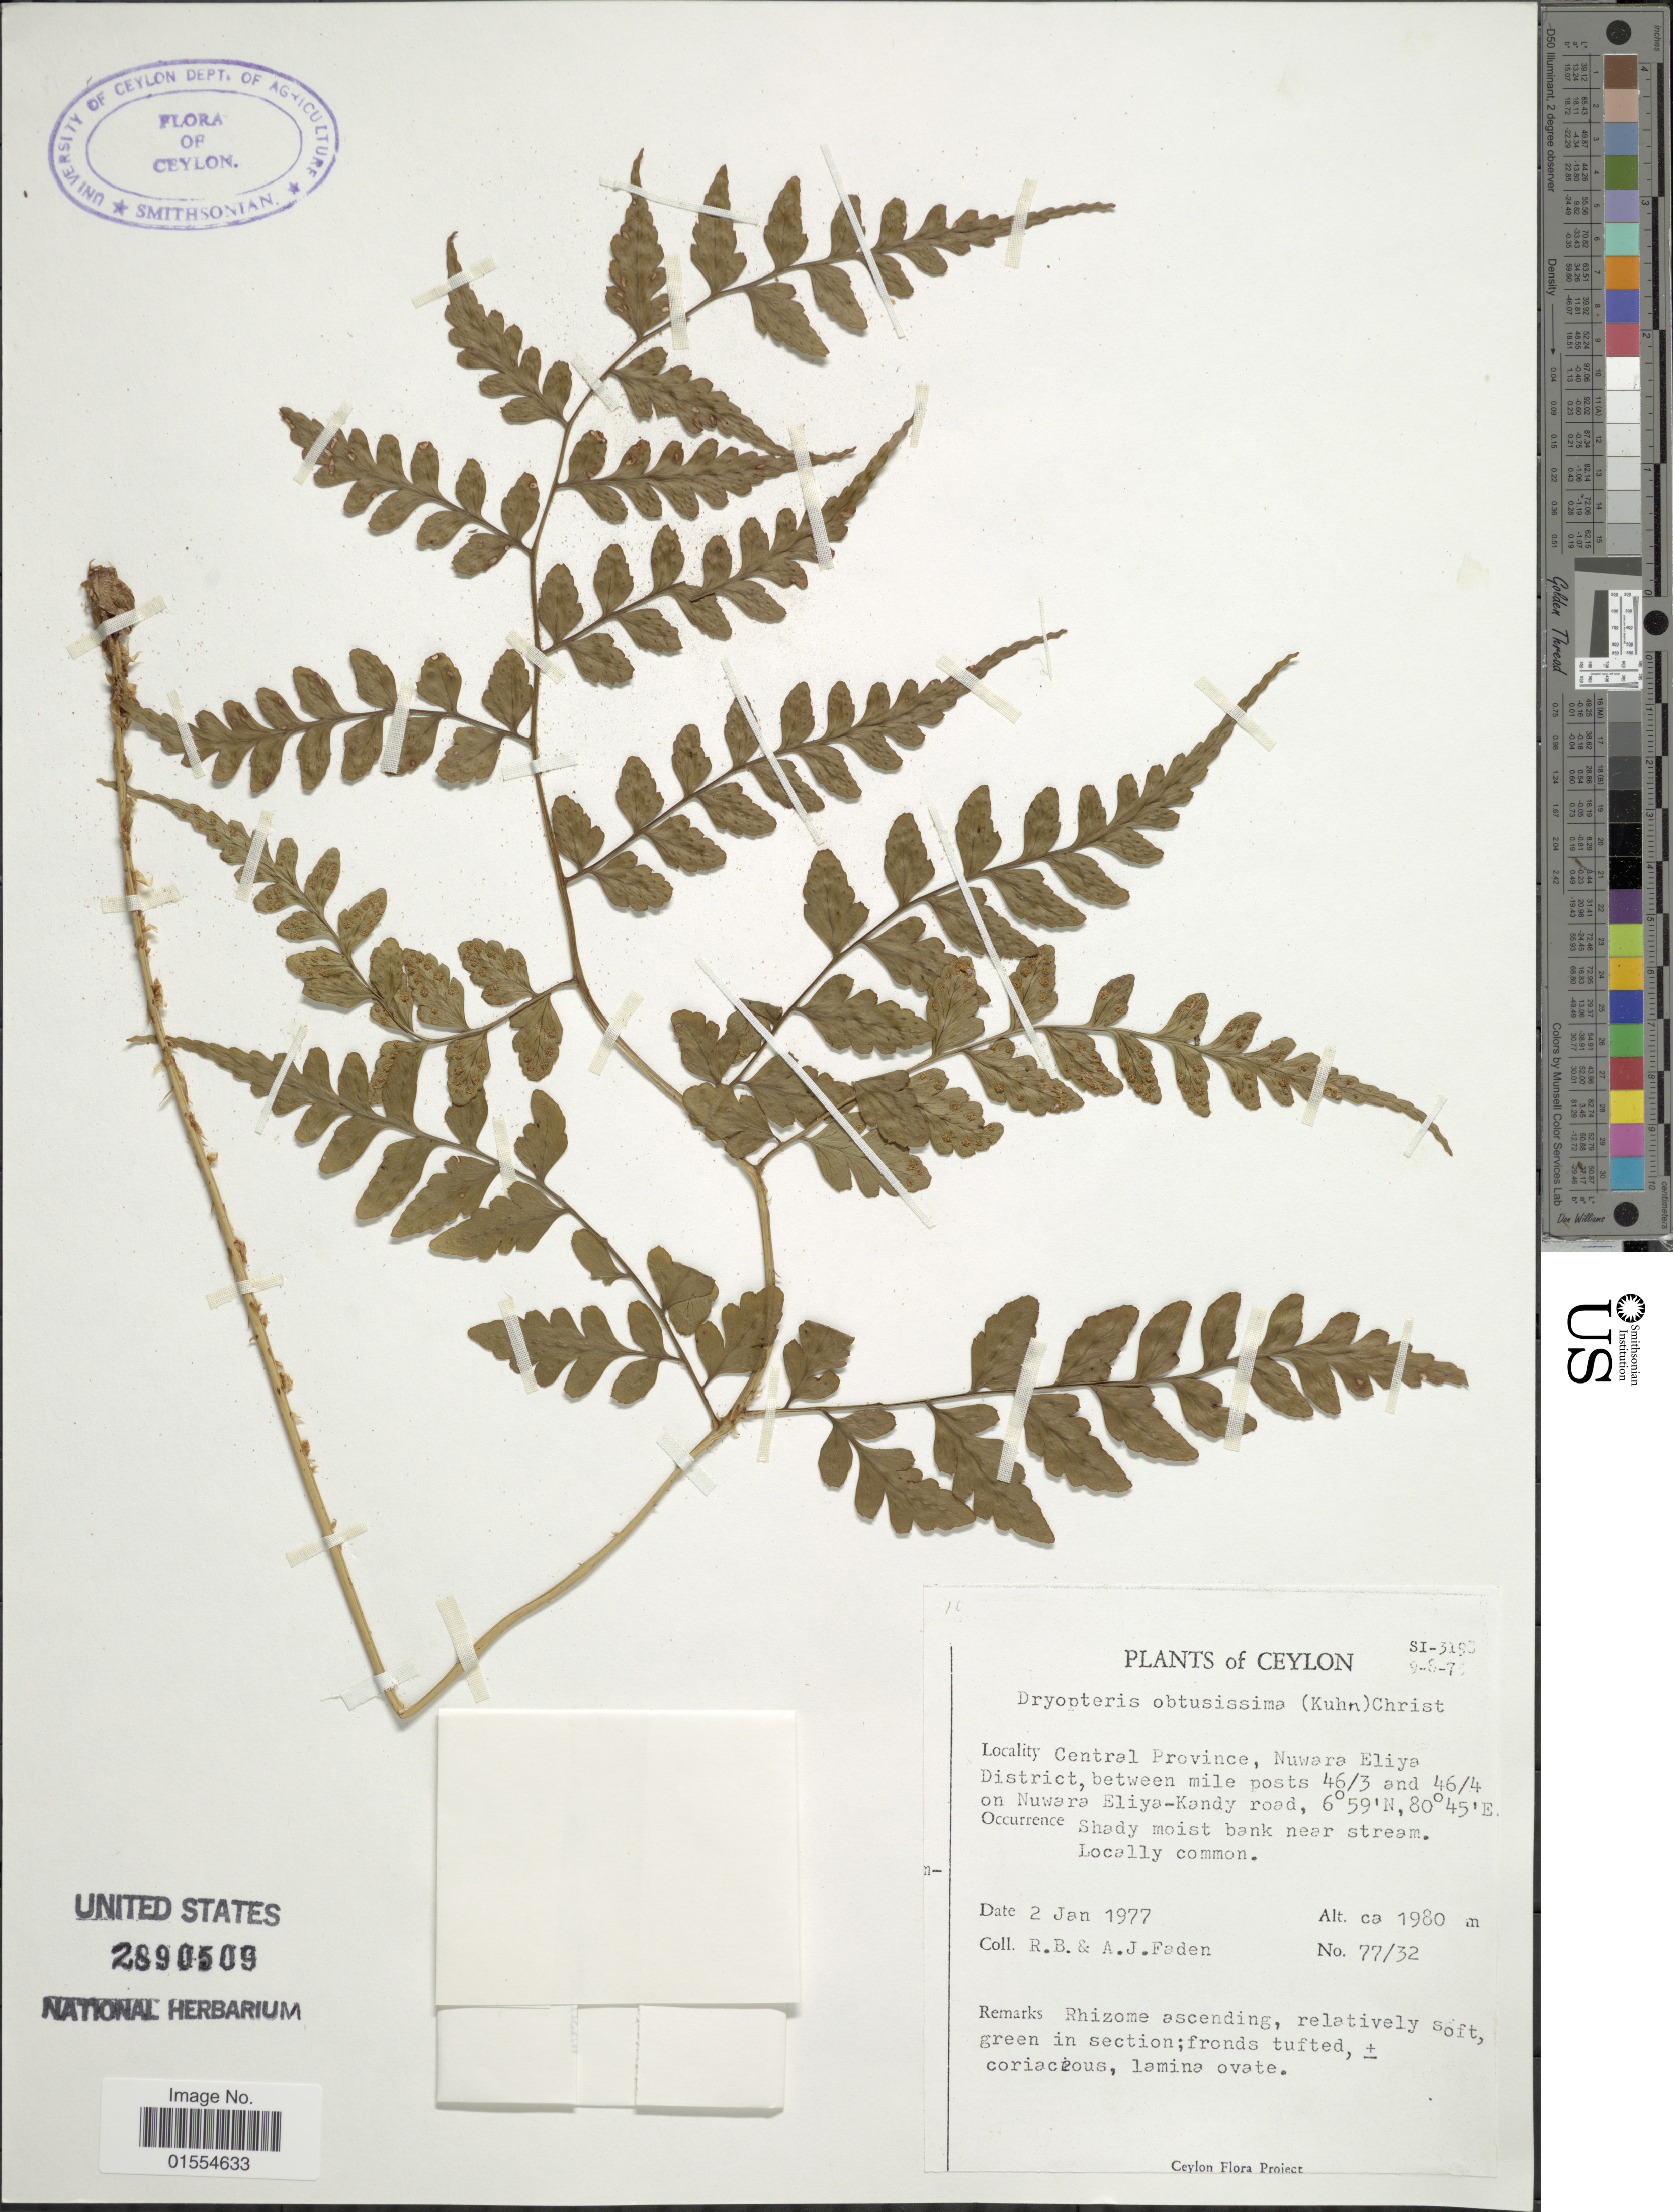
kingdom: Plantae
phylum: Tracheophyta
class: Polypodiopsida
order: Polypodiales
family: Dryopteridaceae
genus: Dryopteris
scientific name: Dryopteris obtusissima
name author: (Mett. ex Kuhn) Christ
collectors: R. B. Faden & A. J. Faden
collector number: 77/32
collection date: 1977-01-02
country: Sri Lanka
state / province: Central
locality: Ceylon, Central Province, Nuwara Eliya District, between mile posts 46/3 and 46/4 on Nuwara Eliya-Kandy road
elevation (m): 1980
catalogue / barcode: US 2890509